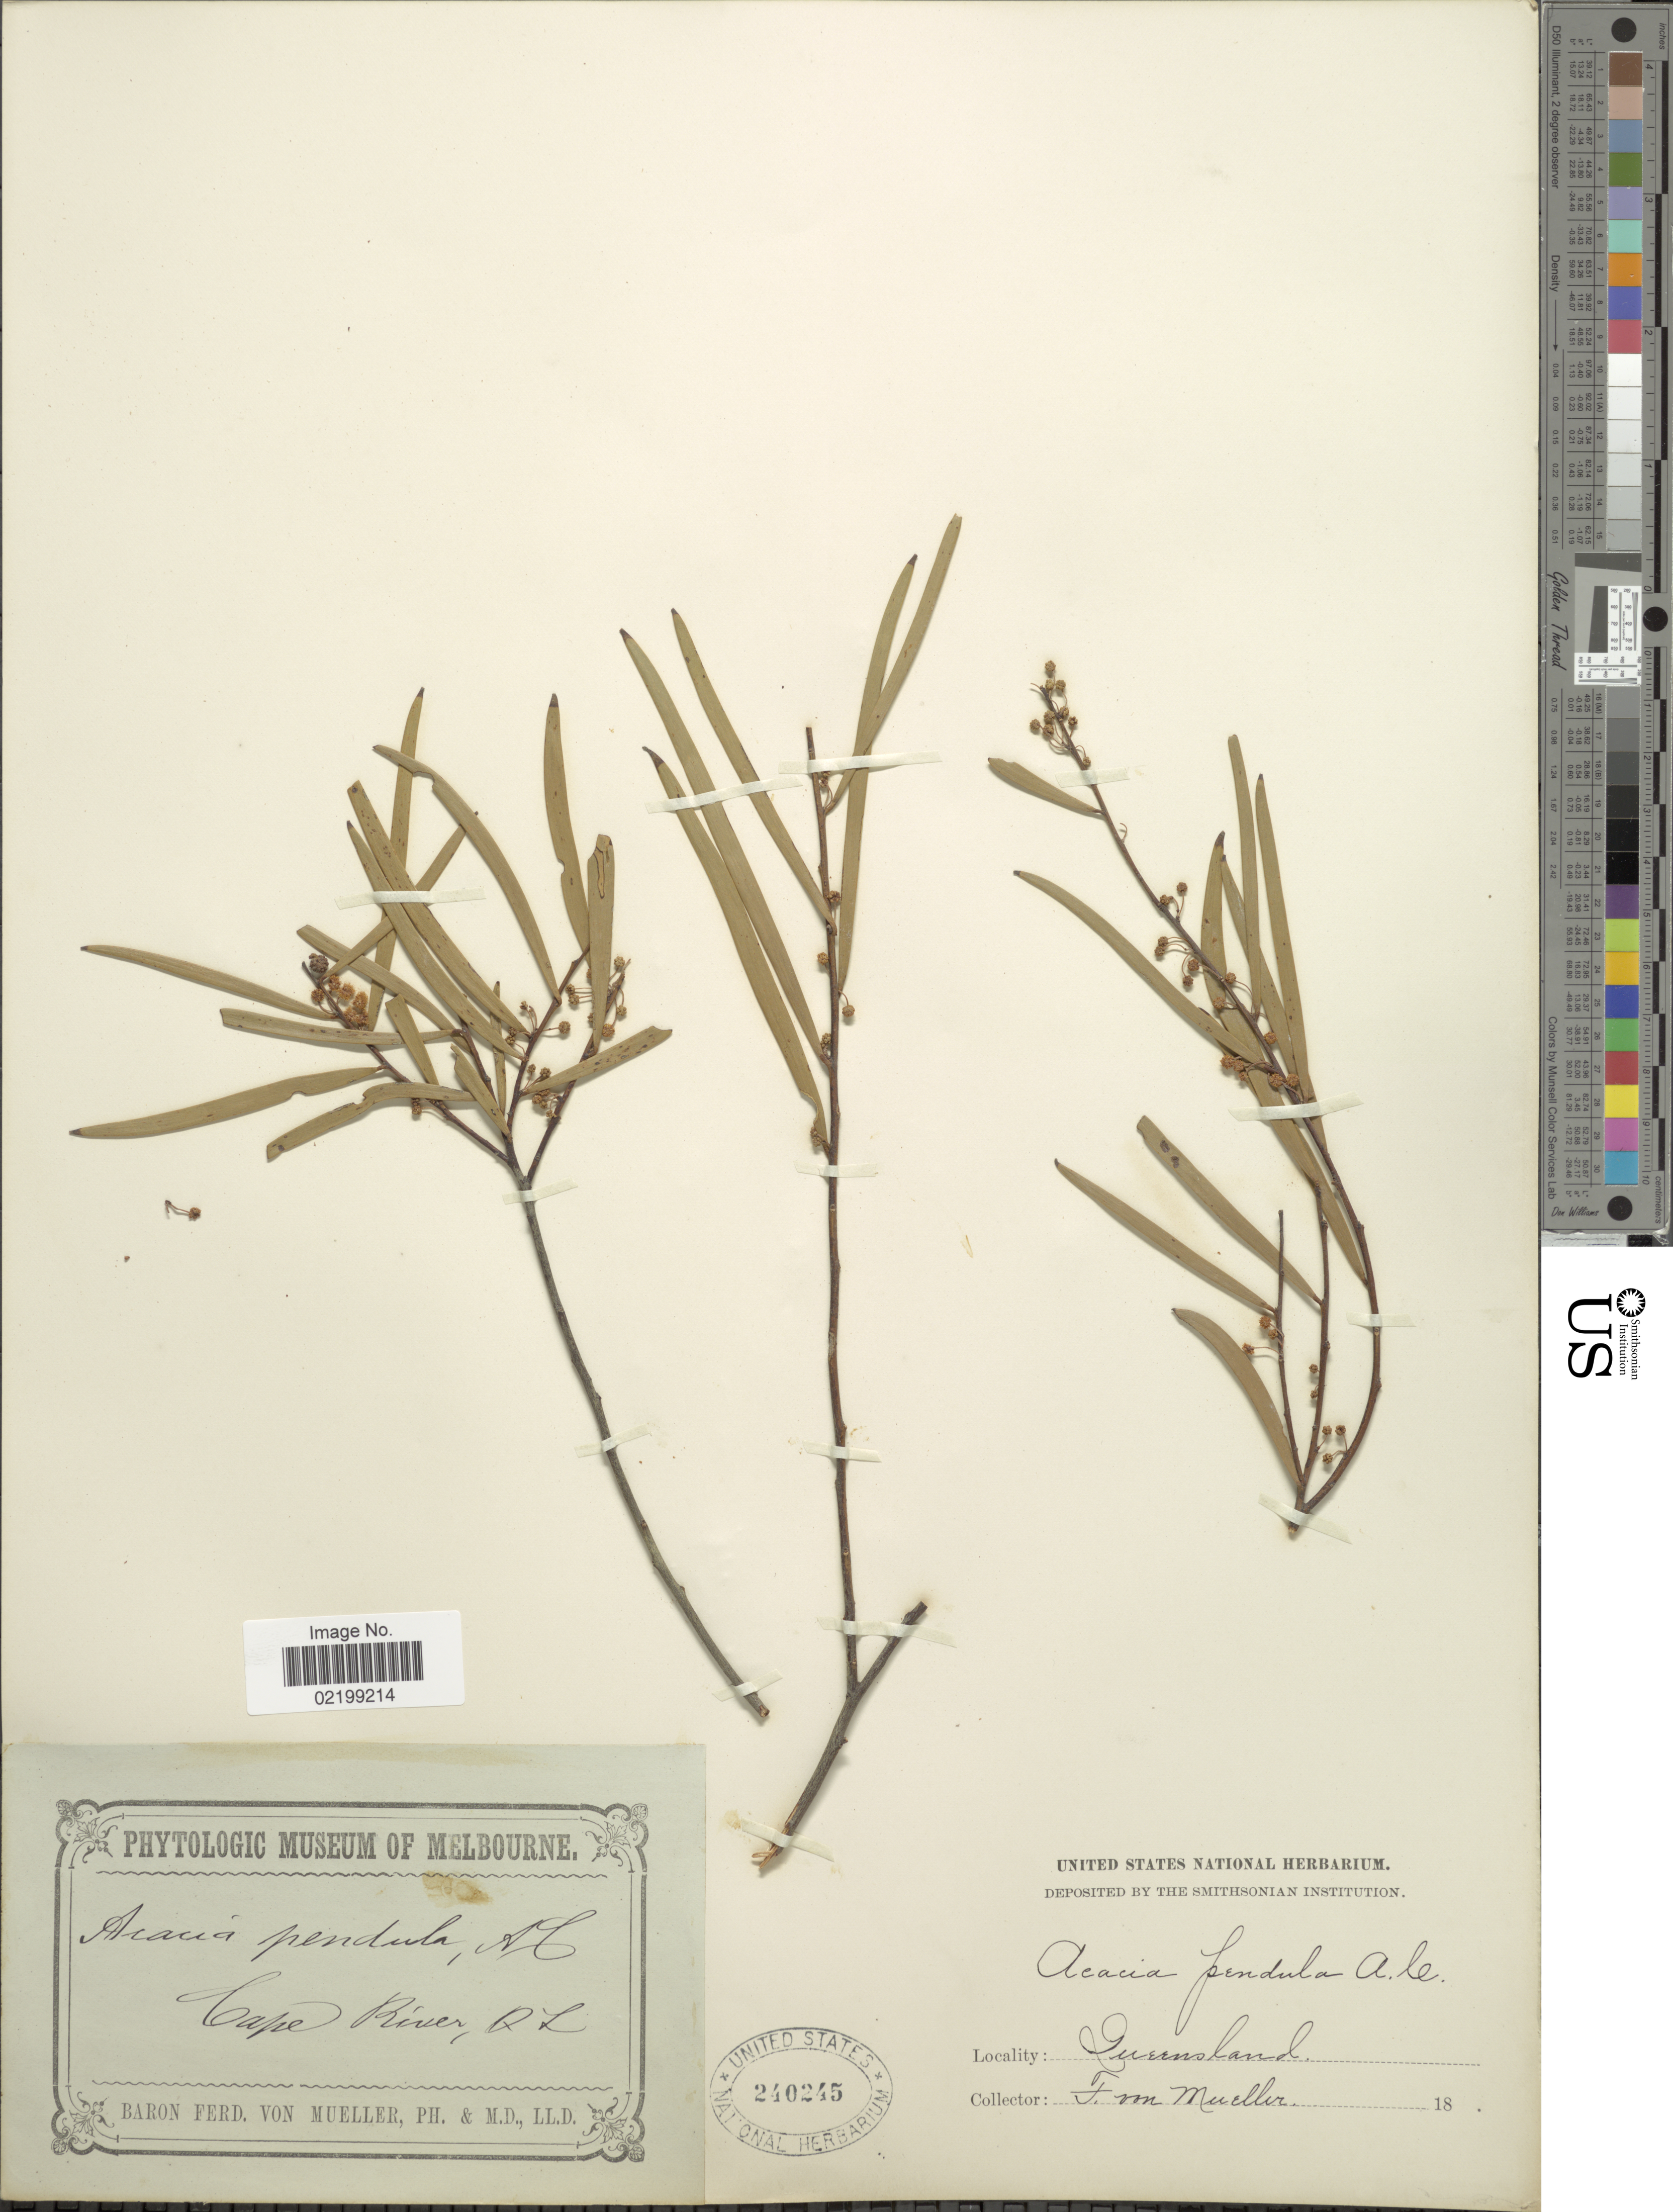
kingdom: Plantae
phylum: Tracheophyta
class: Magnoliopsida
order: Fabales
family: Fabaceae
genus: Acacia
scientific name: Acacia pendula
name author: G. Don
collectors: F. von Mueller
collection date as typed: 18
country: Australia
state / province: Queensland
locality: Queen River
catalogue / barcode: US 240245